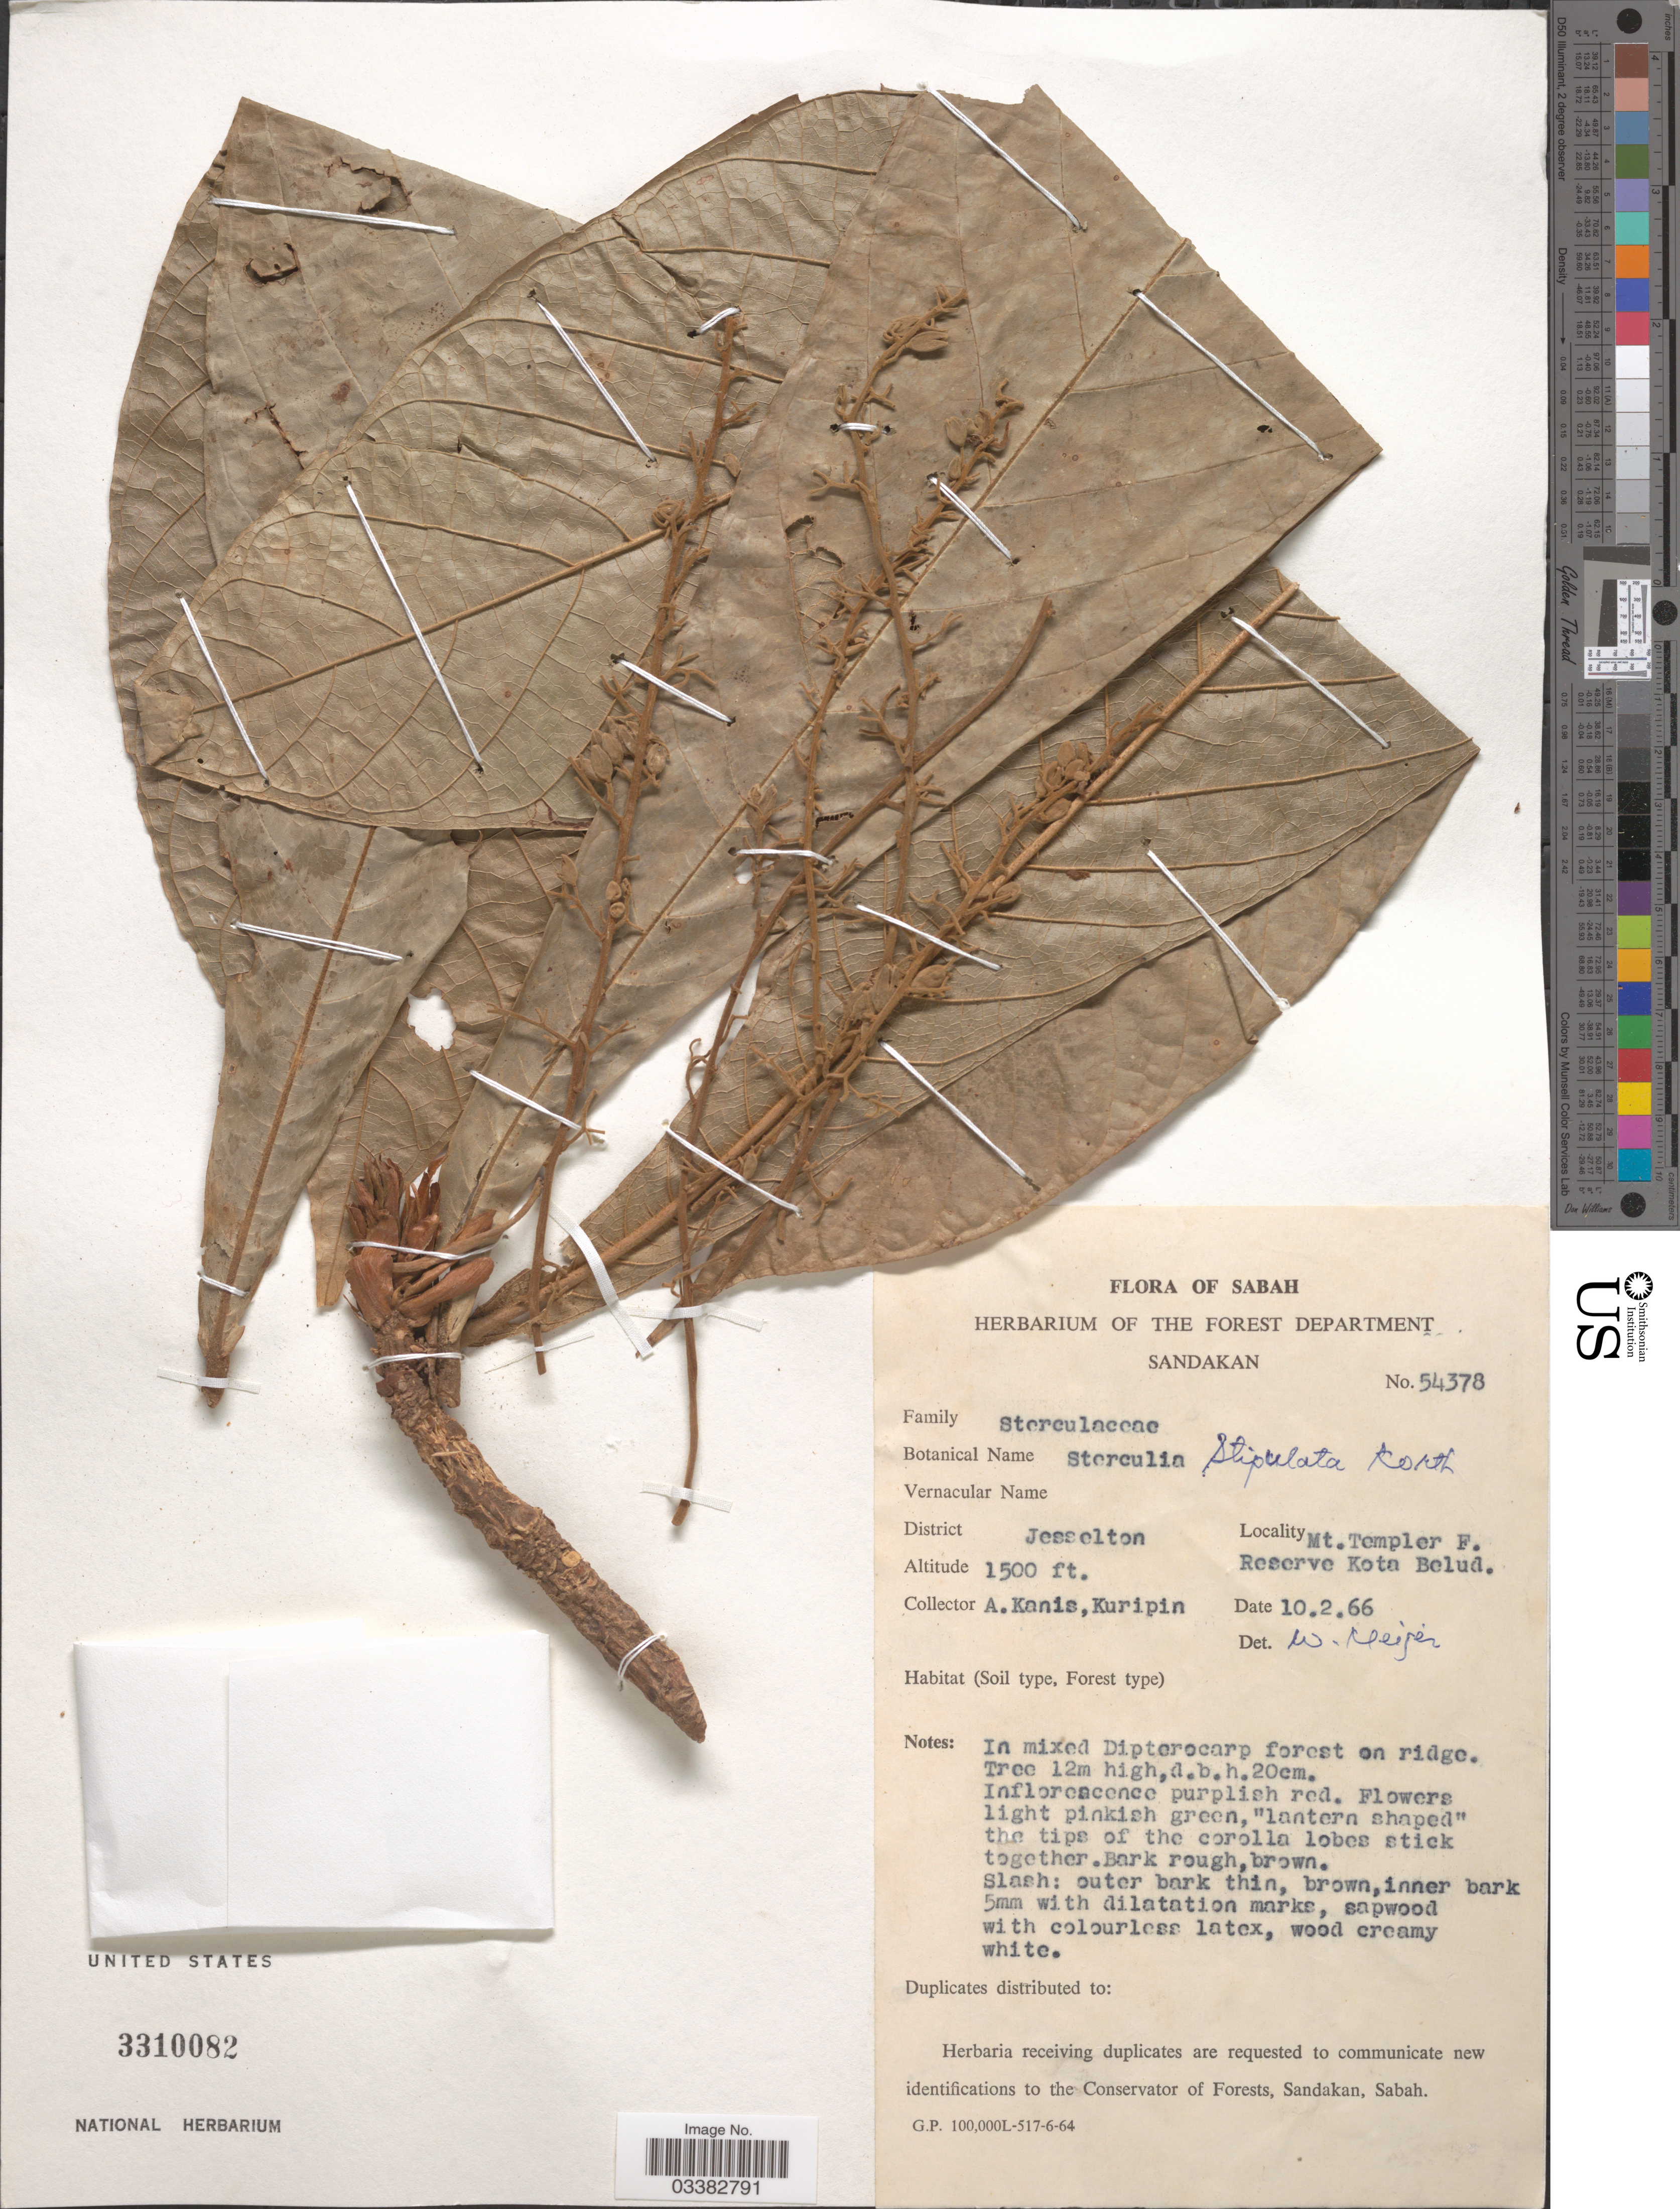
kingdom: Plantae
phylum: Tracheophyta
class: Magnoliopsida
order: Malvales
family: Malvaceae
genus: Sterculia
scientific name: Sterculia stipulata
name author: Korth.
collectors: A. Kanis & Kuripin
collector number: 54378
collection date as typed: Transcribed d/m/y: 10/2/66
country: Malaysia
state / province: Sabah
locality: District Jesselton. Mt. Templer F. Reserve Kota Belud.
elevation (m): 457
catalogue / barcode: US 3310082